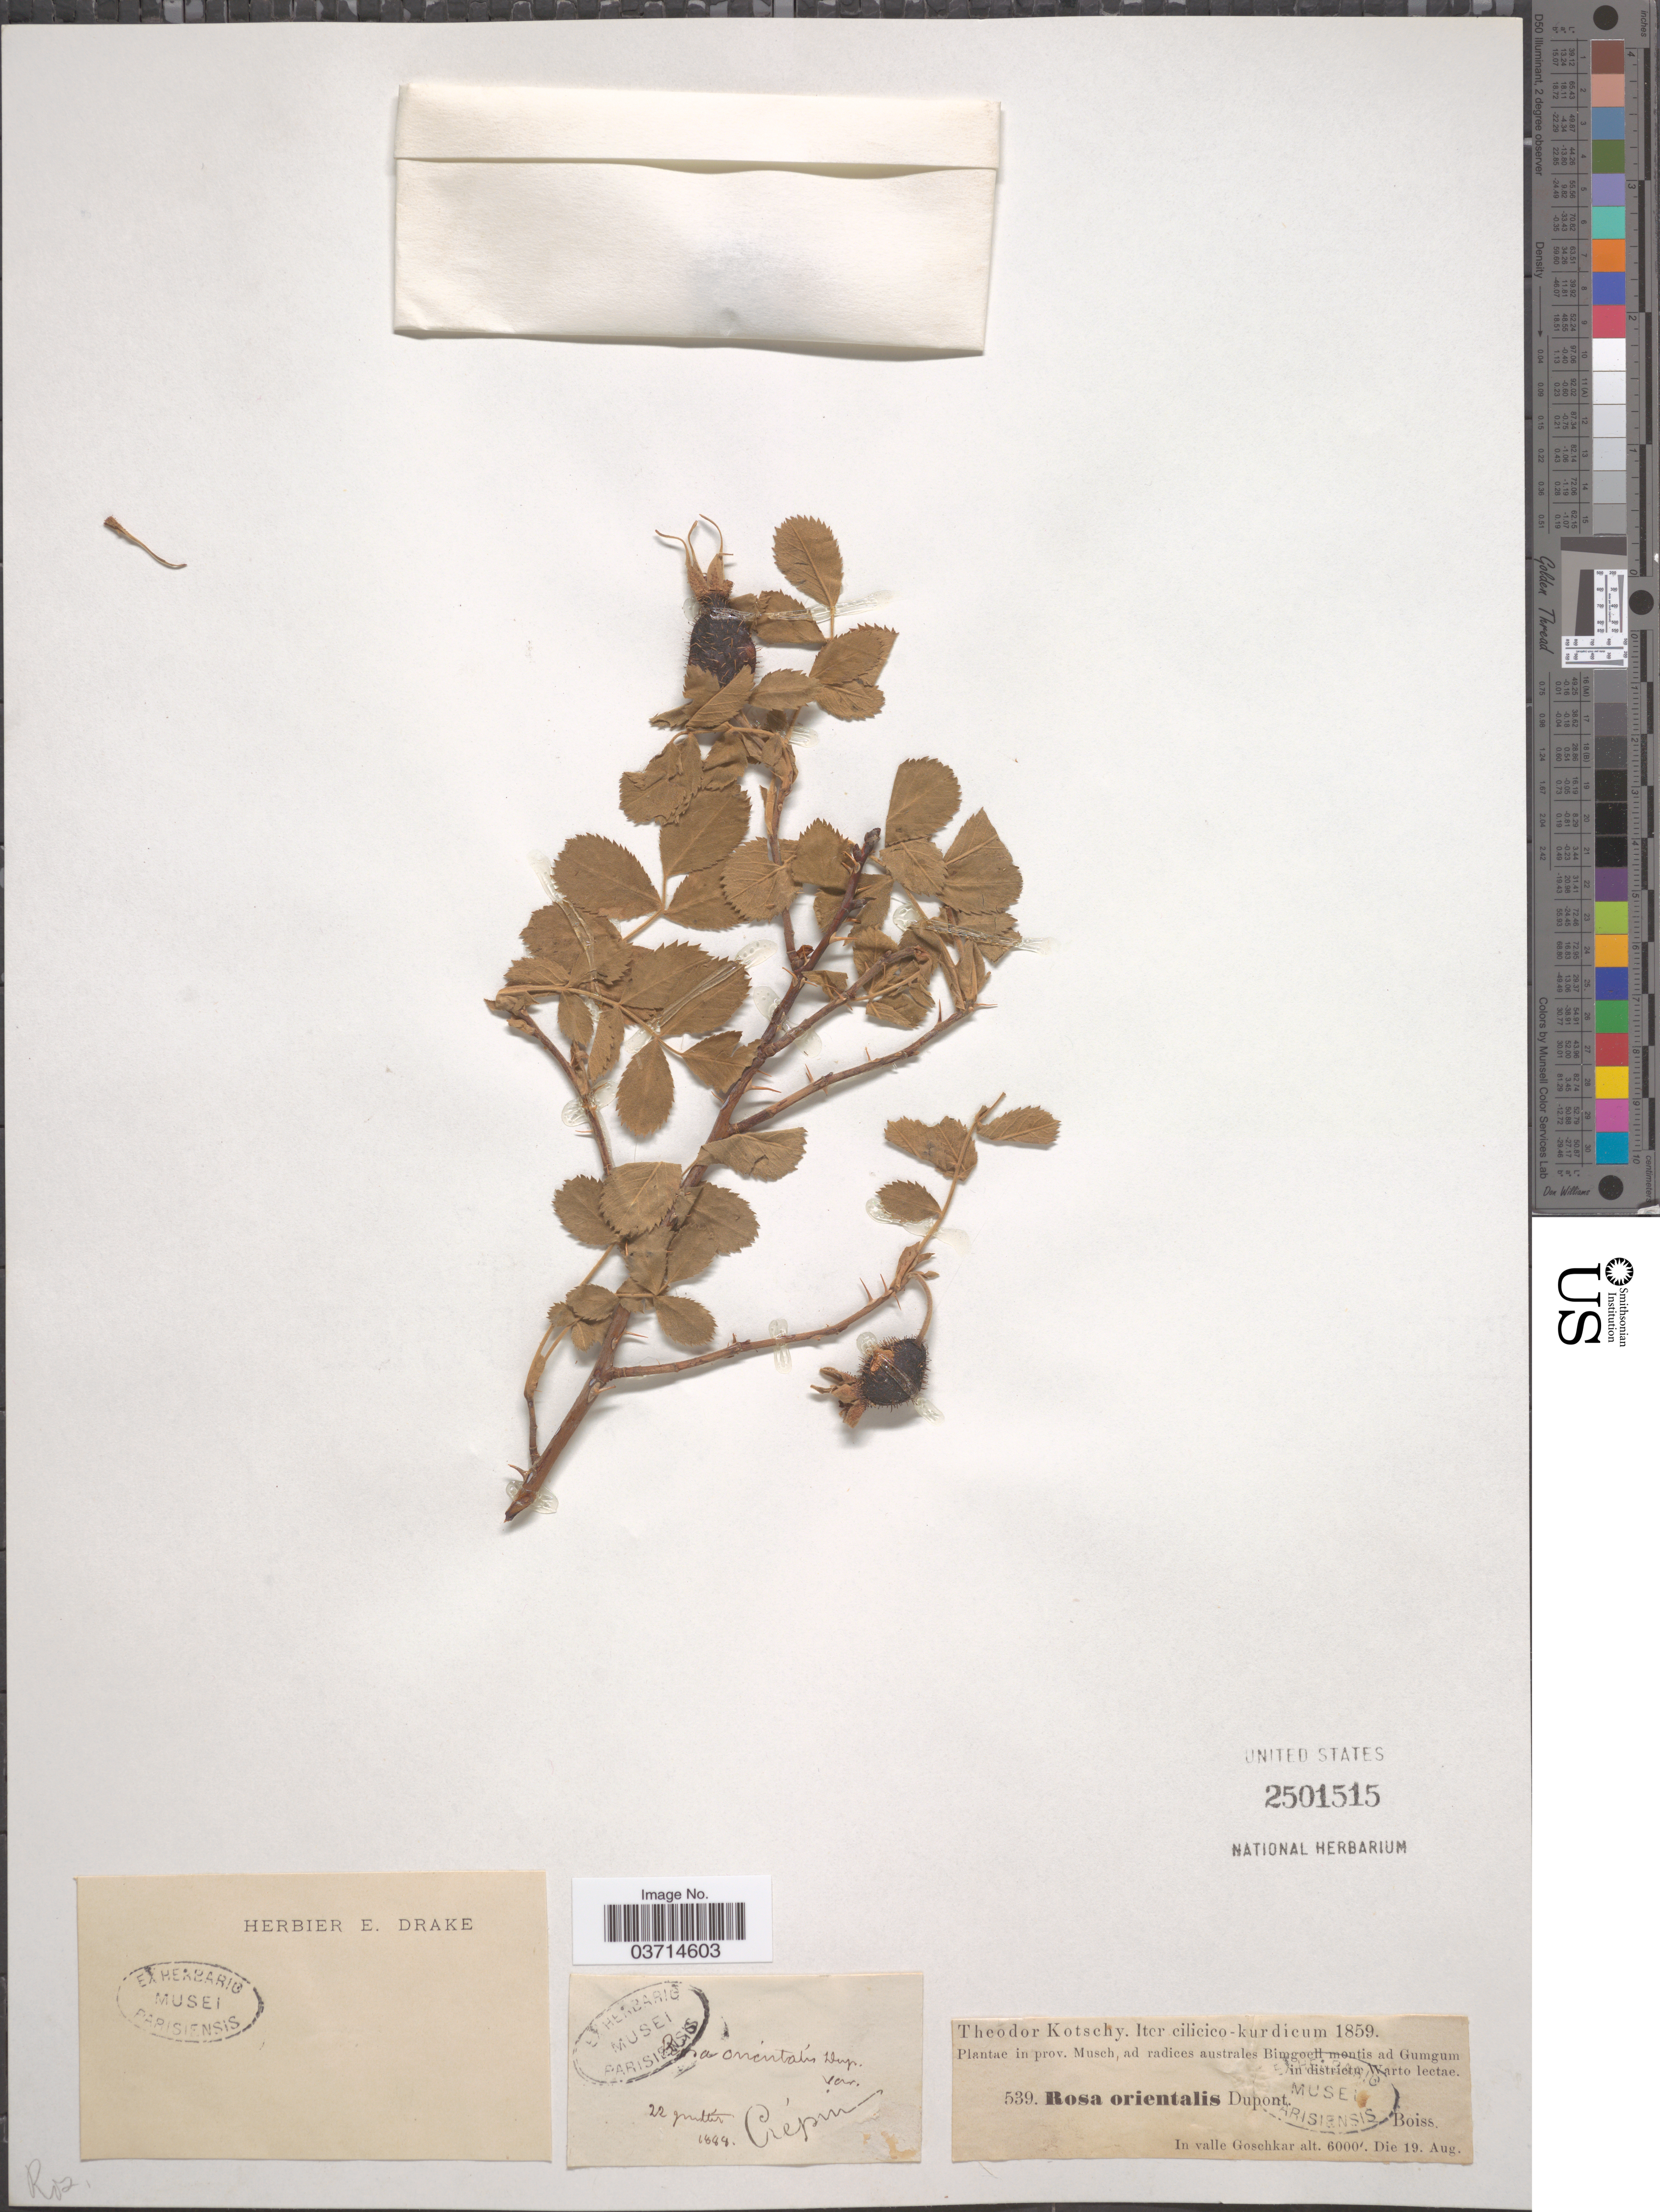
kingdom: Plantae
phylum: Tracheophyta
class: Magnoliopsida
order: Rosales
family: Rosaceae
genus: Rosa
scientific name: Rosa orientalis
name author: A.Dupont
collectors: K. G. Kotschy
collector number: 539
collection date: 1859-08-19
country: Turkey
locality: Iter cilicico-kurdicum. Prov. Musch, ad radices australes Bimgoell montis ad Gumgum in districtu Warto lectae. In valle Goschkar.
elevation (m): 1829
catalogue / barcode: US 2501515